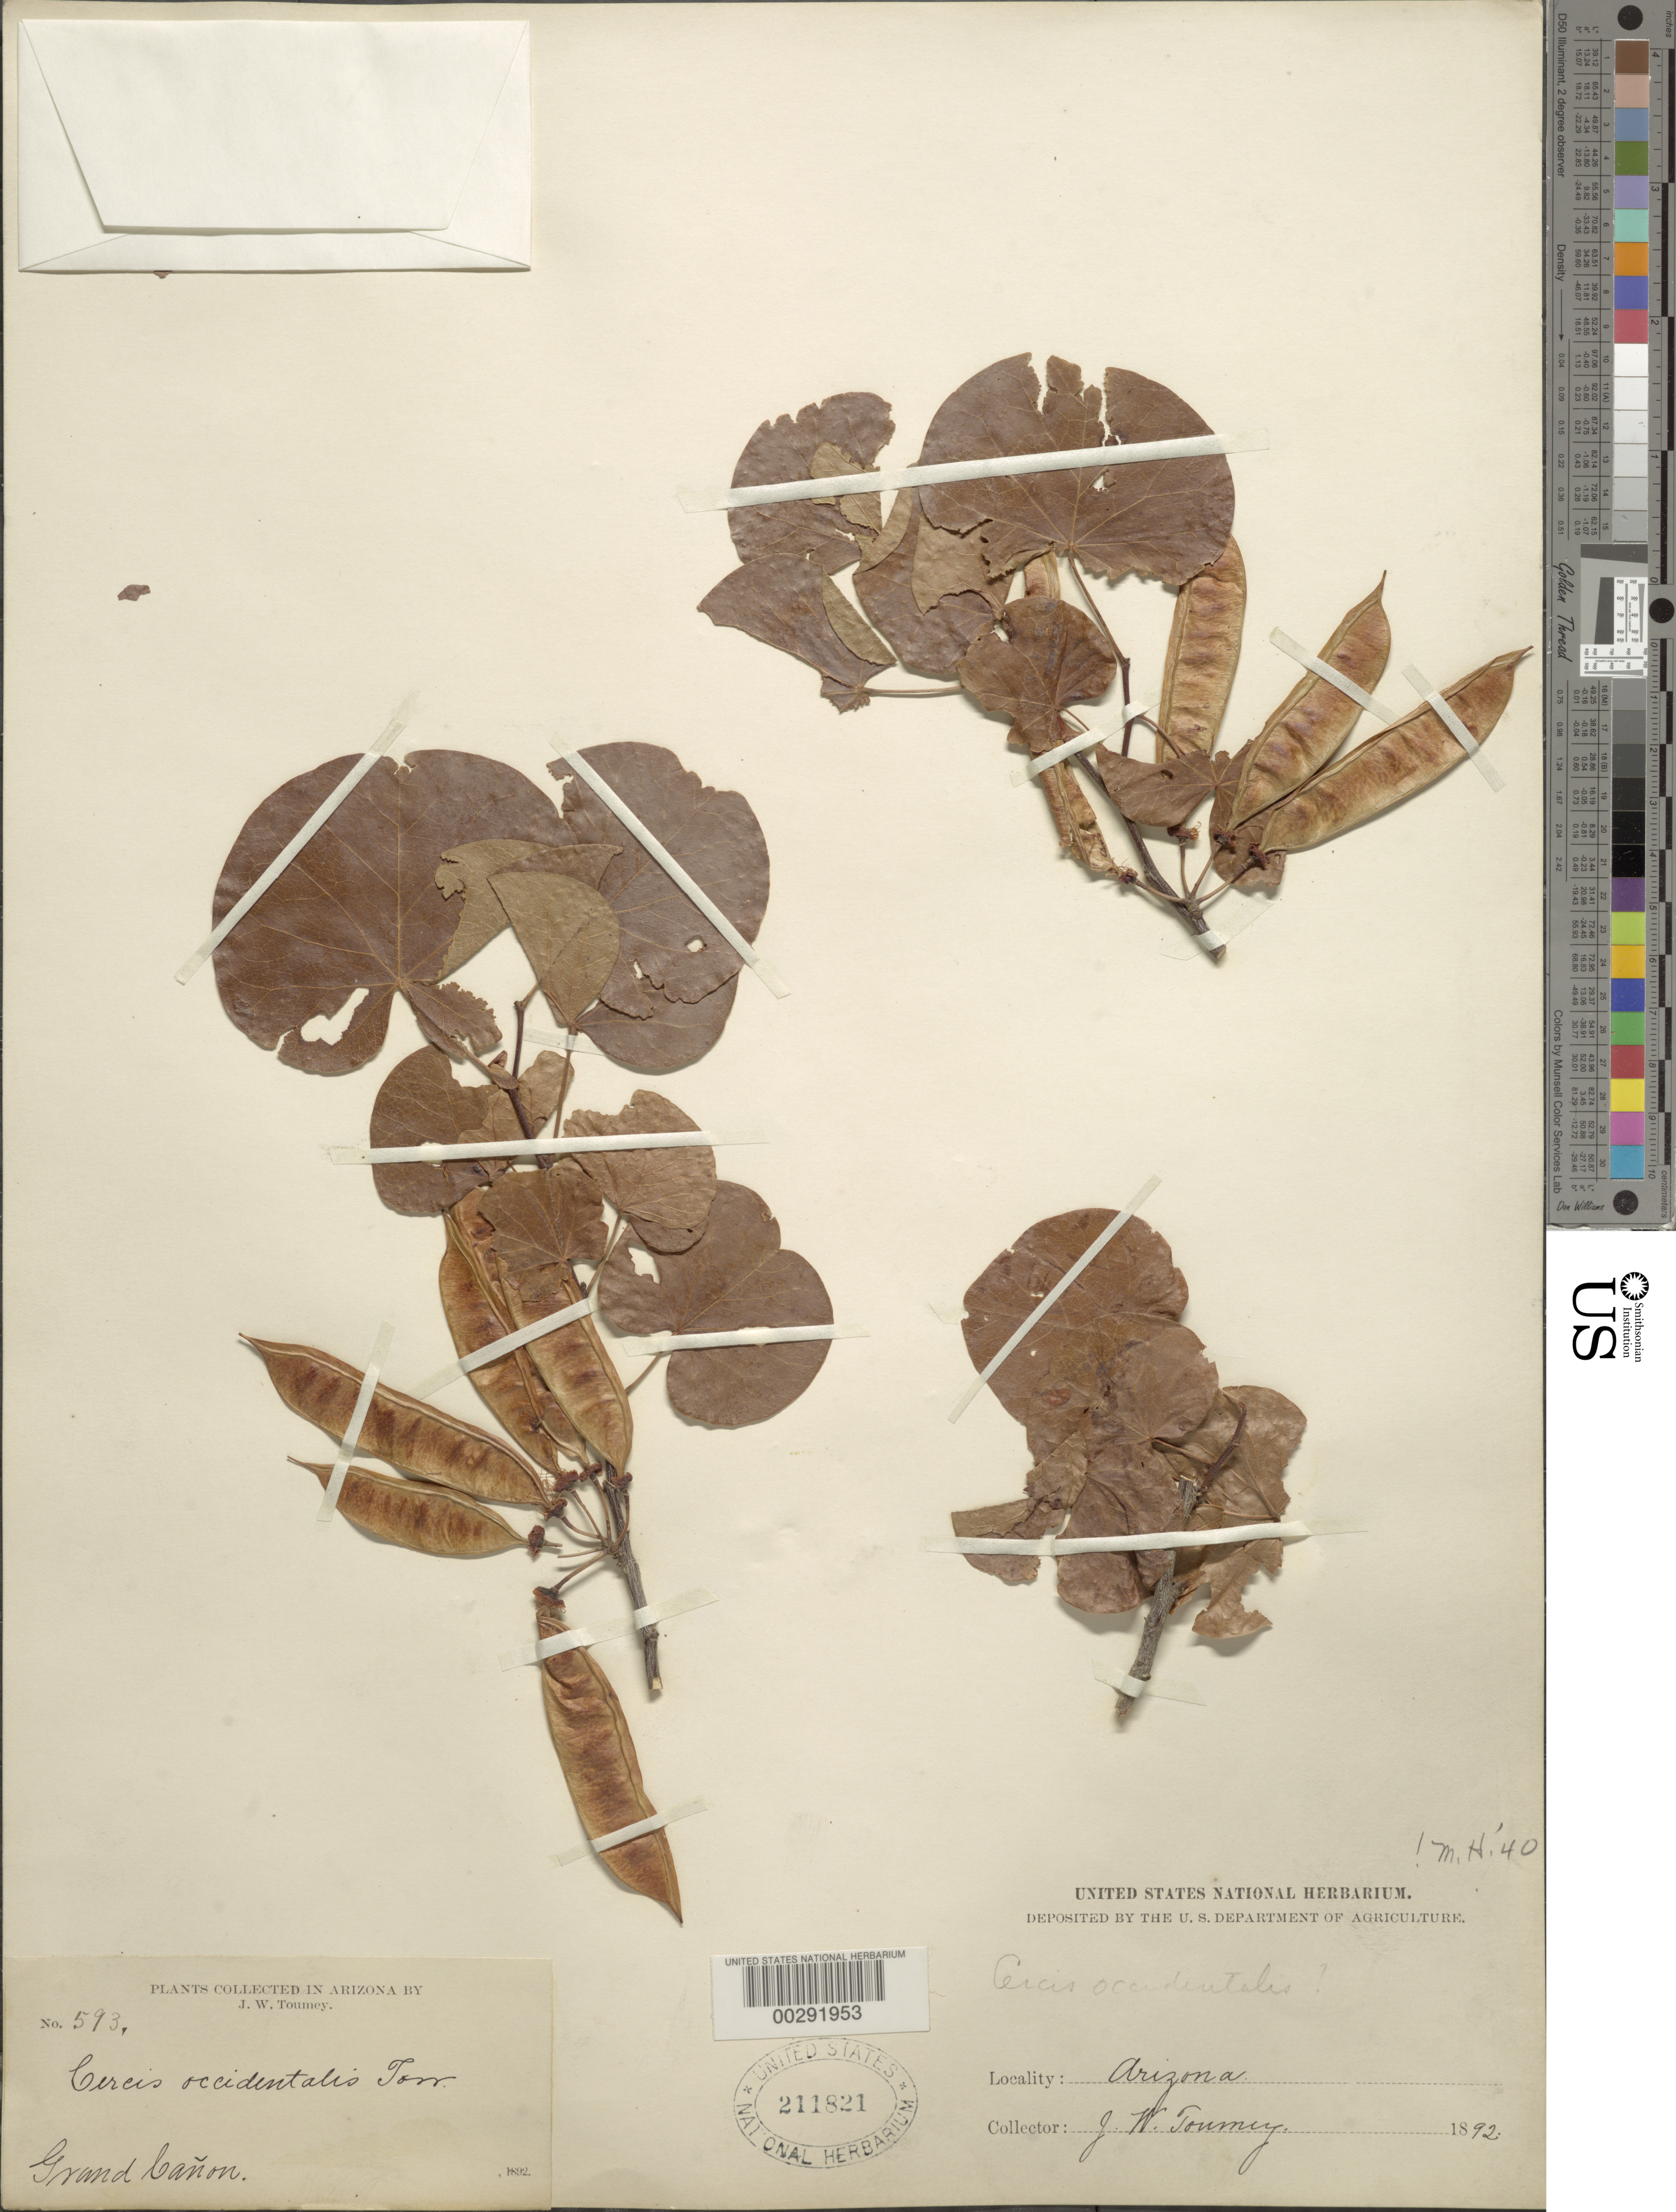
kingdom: Plantae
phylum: Tracheophyta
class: Magnoliopsida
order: Fabales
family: Fabaceae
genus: Cercis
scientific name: Cercis occidentalis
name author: Torr. ex A. Gray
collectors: J. W. Toumey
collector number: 593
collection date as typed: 1892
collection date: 1892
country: United States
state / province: Arizona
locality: Grand canyon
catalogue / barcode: US 211821